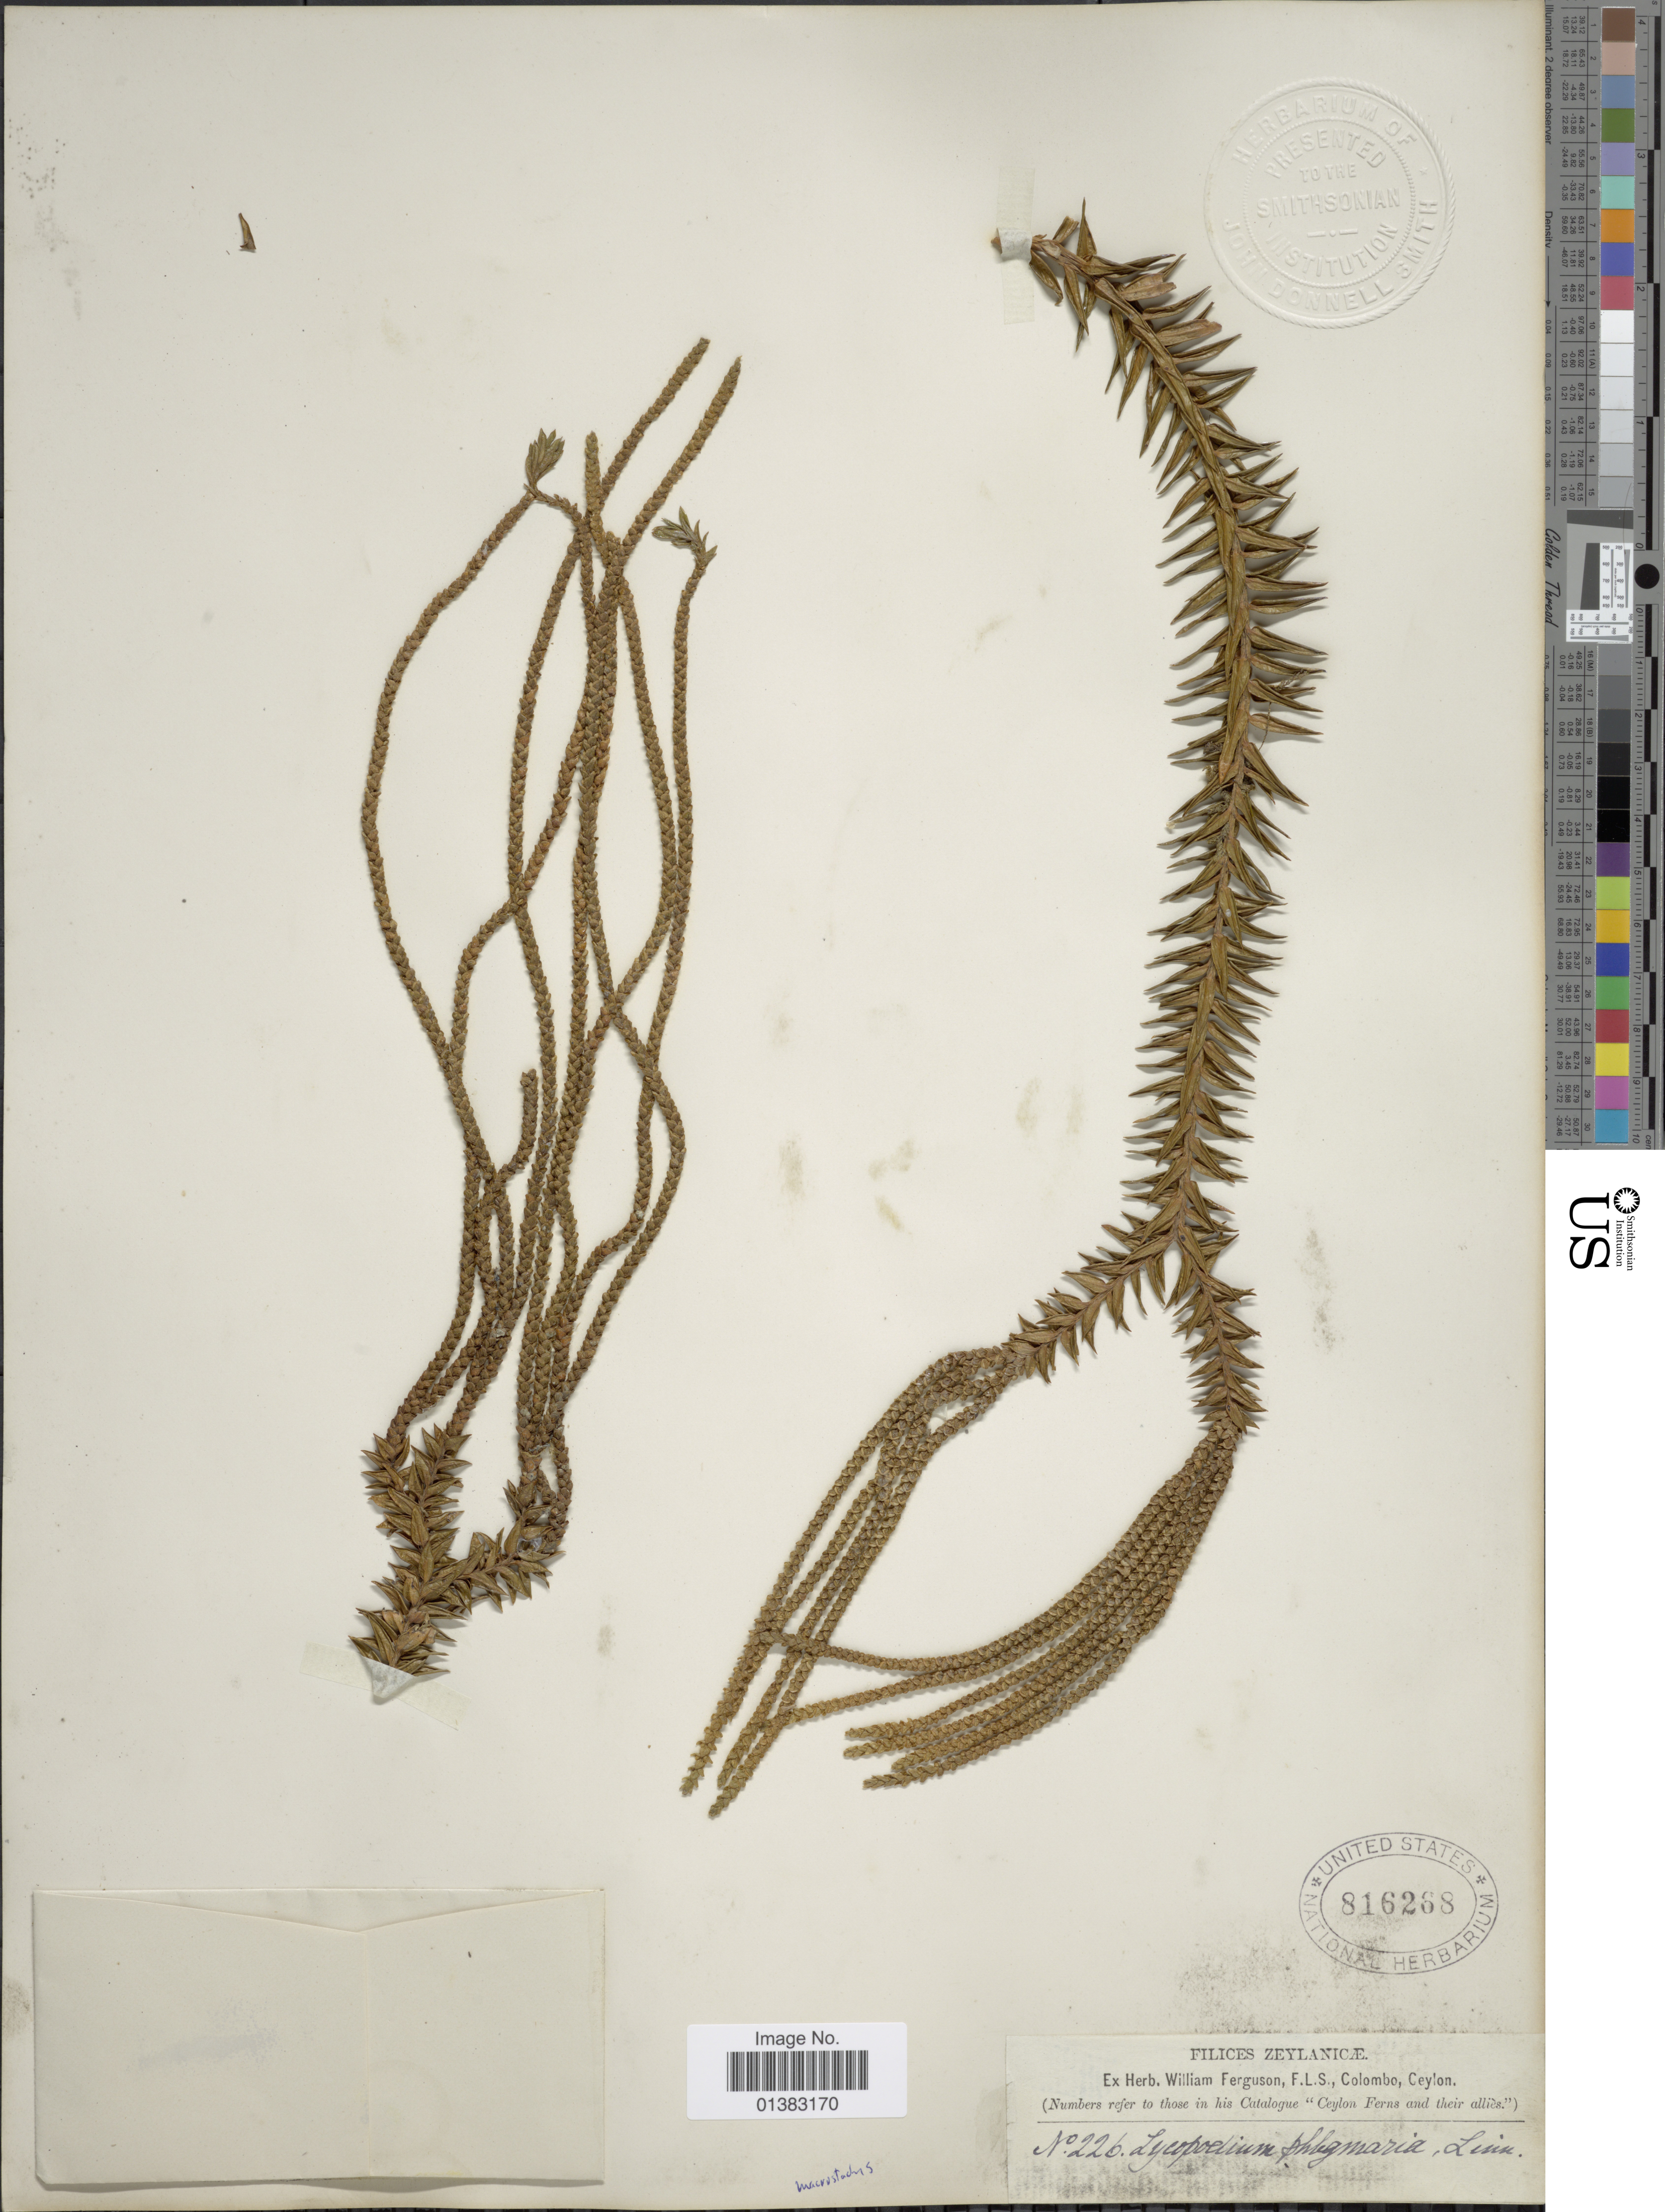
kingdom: Plantae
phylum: Tracheophyta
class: Lycopodiopsida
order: Lycopodiales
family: Lycopodiaceae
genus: Phlegmariurus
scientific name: Phlegmariurus phyllanthus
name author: (Hook. & Arn.) R.D. Dixit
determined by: Field, A. R.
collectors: ex herb. W. Ferguson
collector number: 226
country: Sri Lanka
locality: Zeylanicae, Ceylon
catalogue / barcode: US 816268